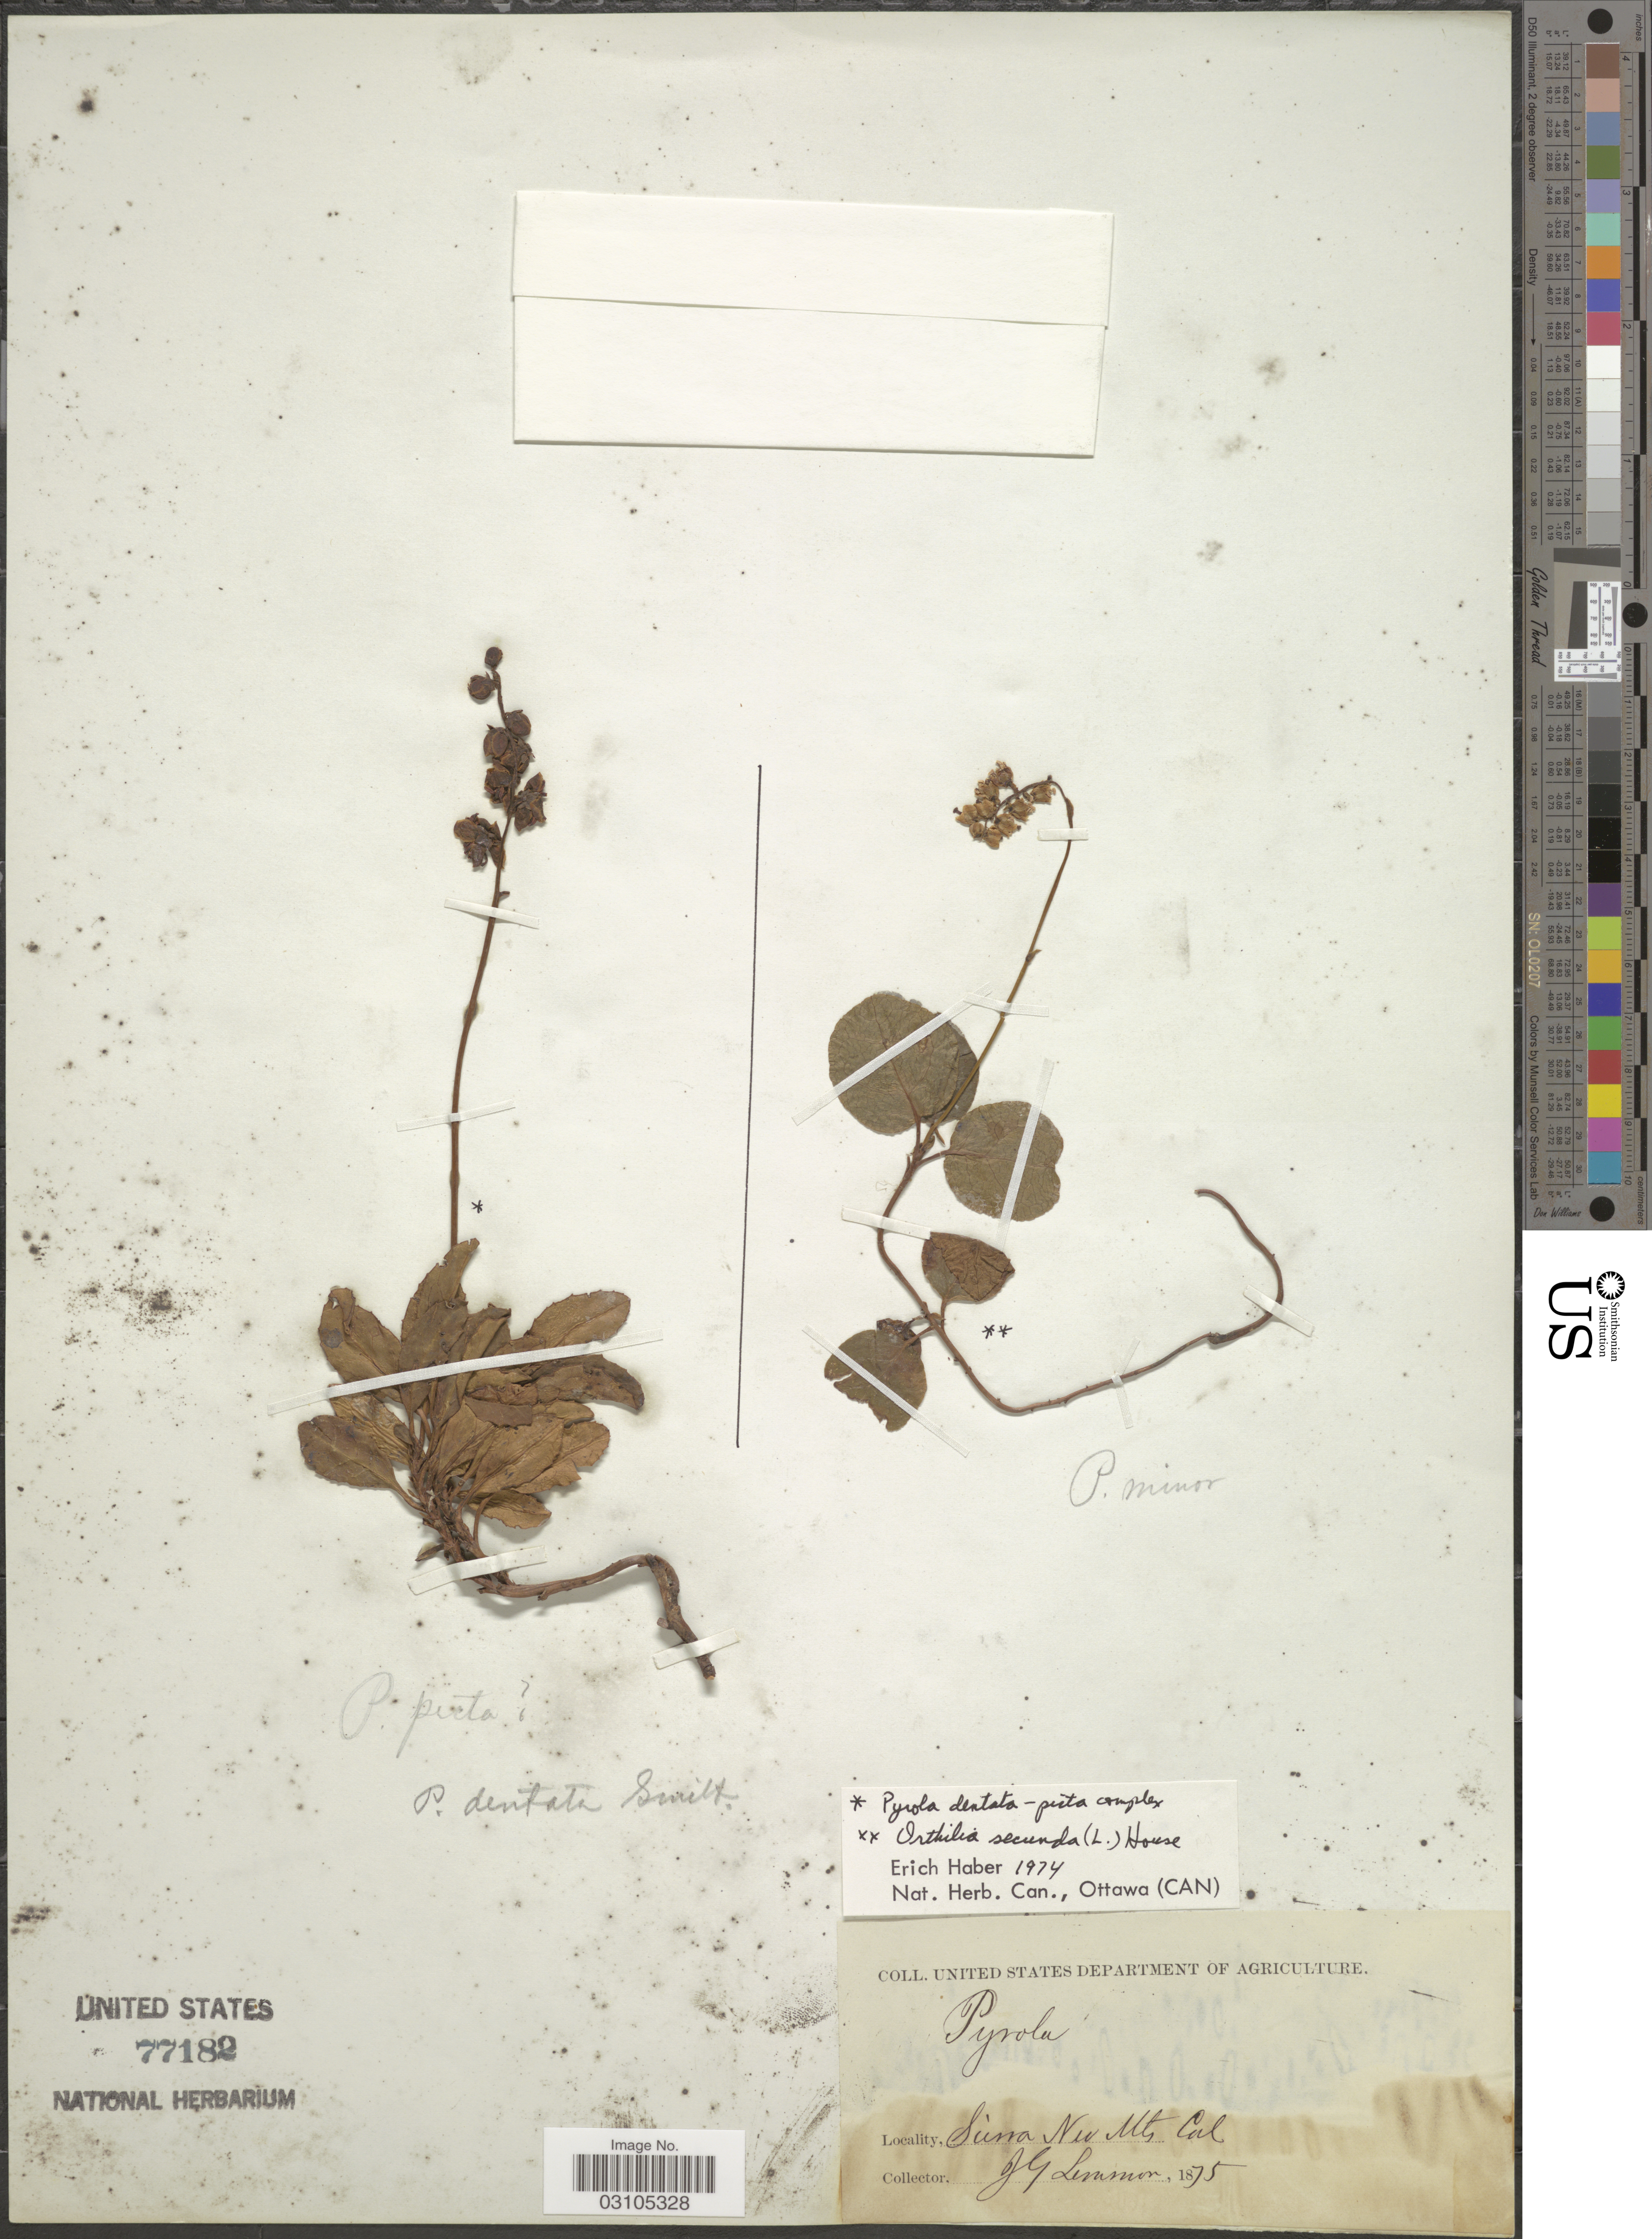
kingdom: Plantae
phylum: Tracheophyta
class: Magnoliopsida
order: Ericales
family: Ericaceae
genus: Orthilia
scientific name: Orthilia secunda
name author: (L.) House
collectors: J. Lemmon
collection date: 1875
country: United States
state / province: California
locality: Sierra Nev Mts.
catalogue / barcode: US 77182